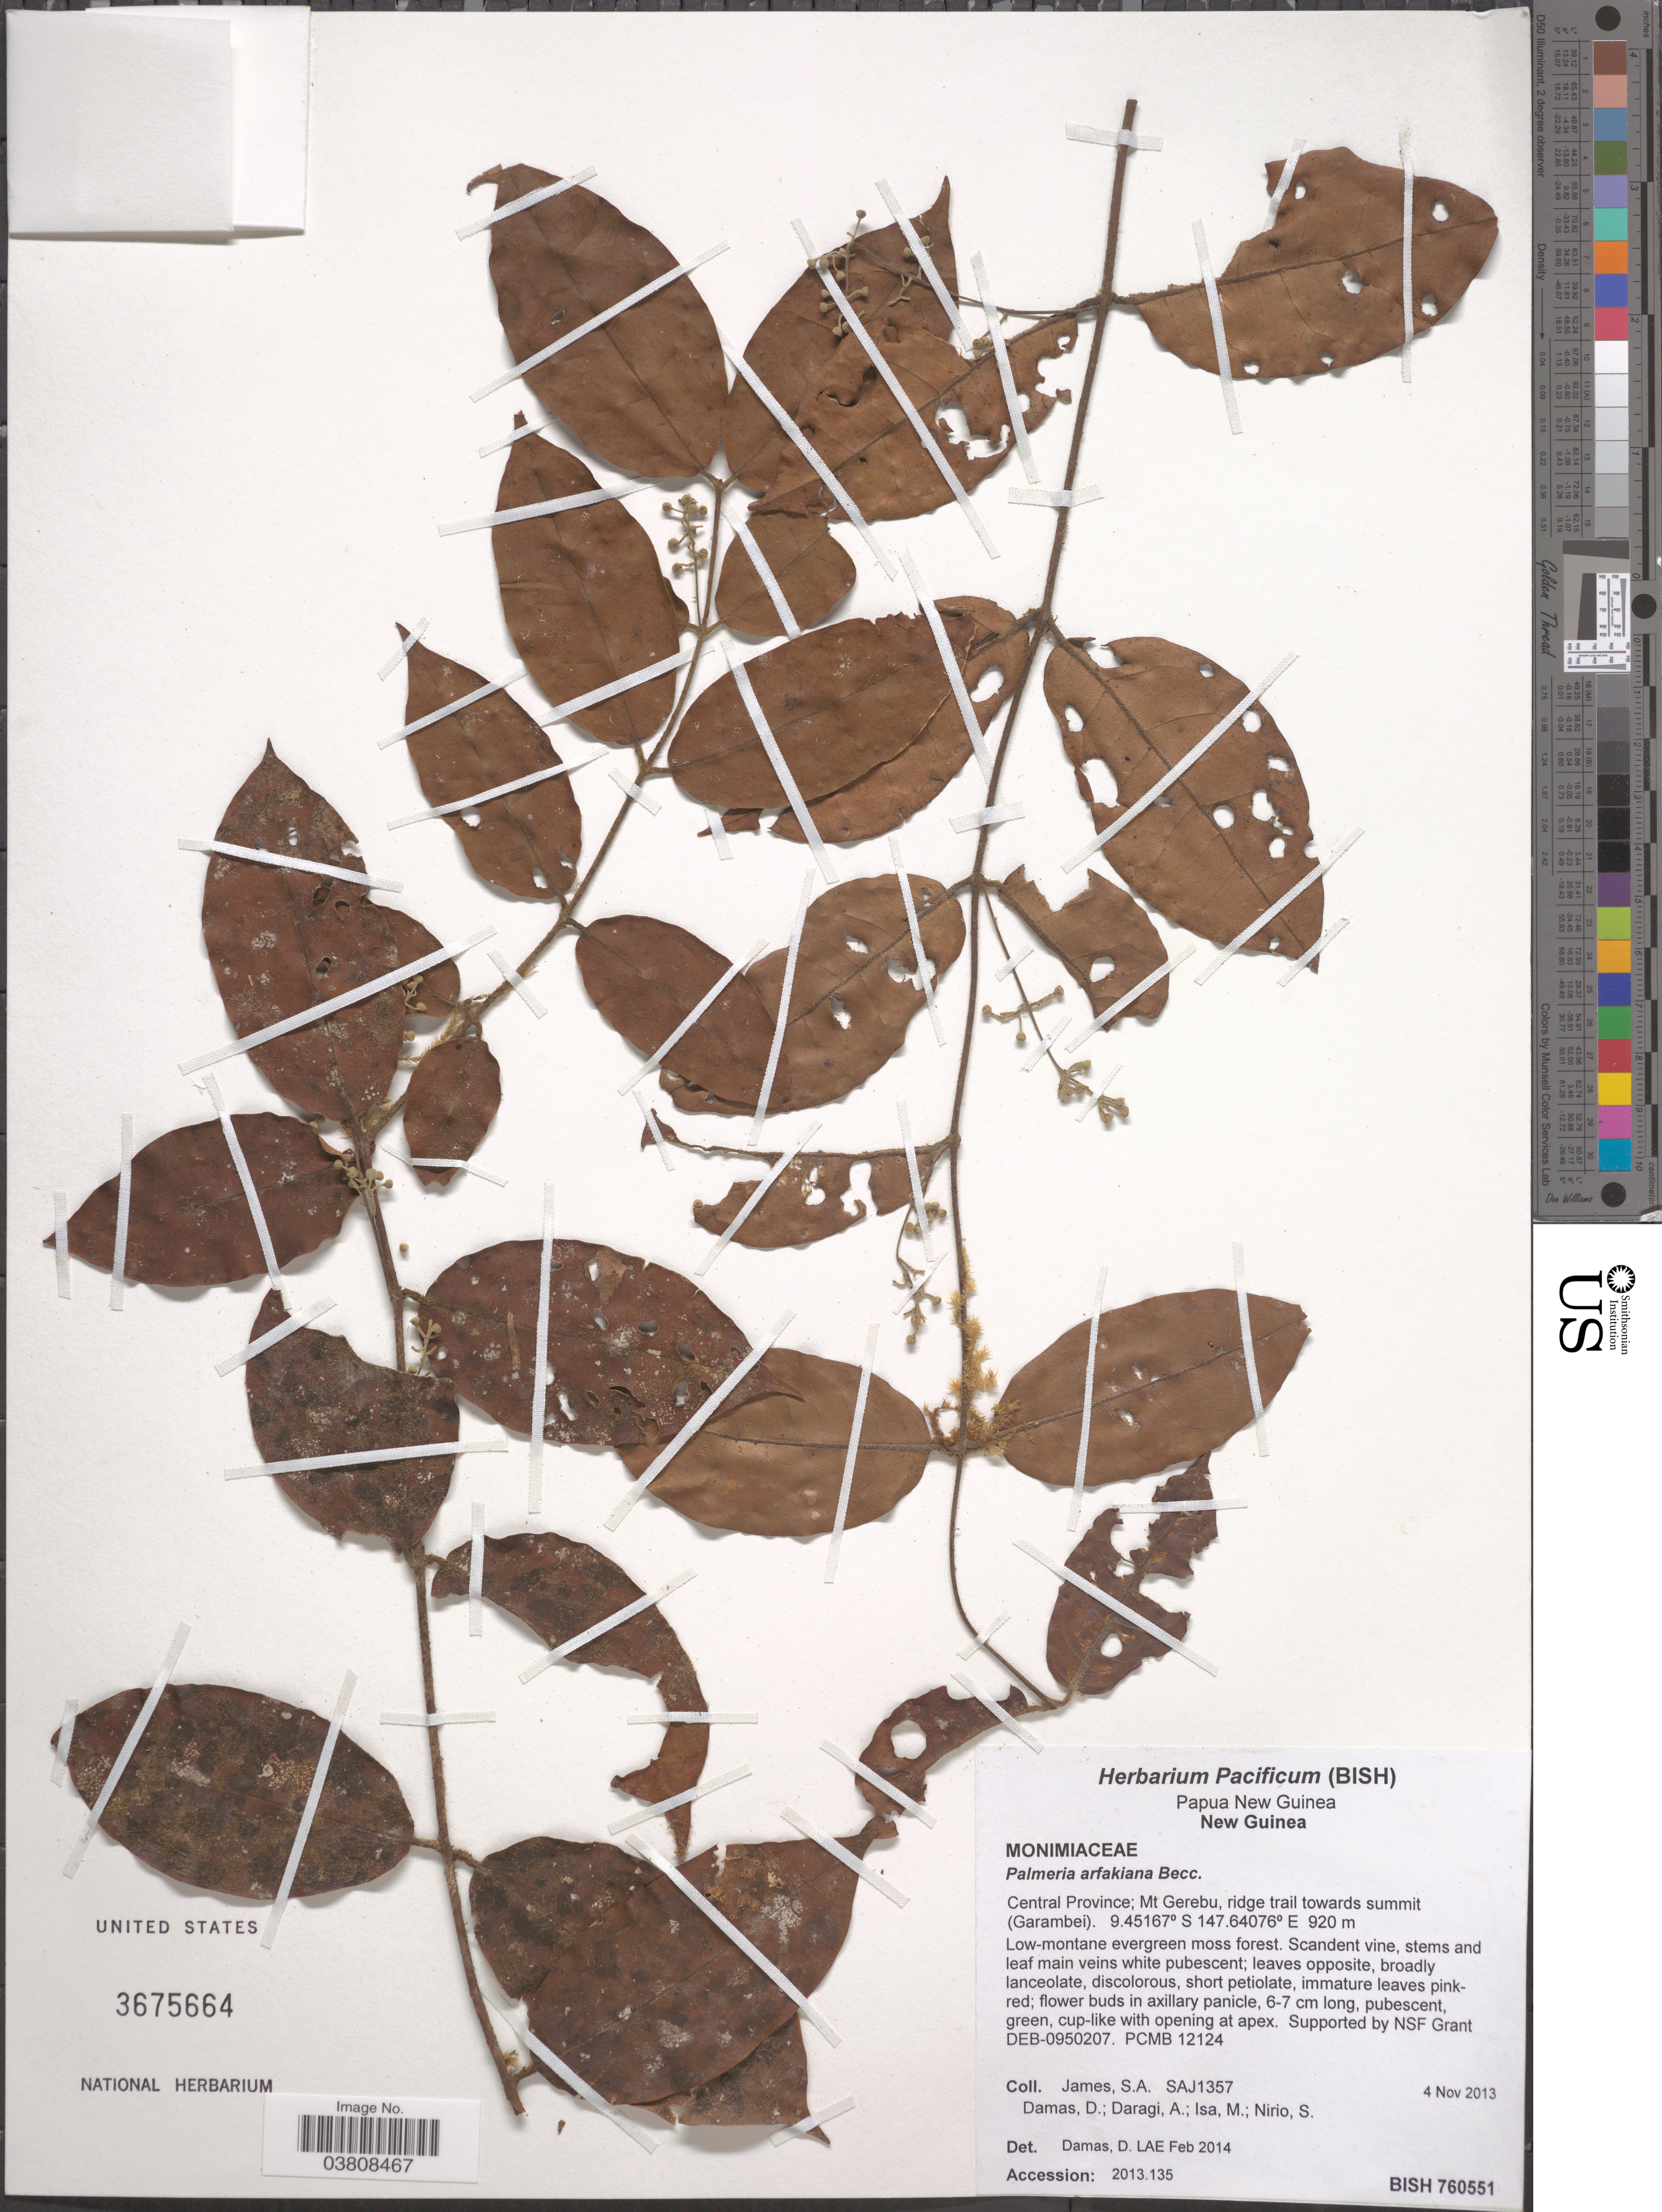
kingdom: Plantae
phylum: Tracheophyta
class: Magnoliopsida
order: Laurales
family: Monimiaceae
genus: Palmeria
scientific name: Palmeria arfakiana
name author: Becc. & A.C. Sm.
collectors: S. James, D. Damas, A. Daragi, M. Isa & S. Nirio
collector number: SAJ1357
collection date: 2013-11-04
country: Papua New Guinea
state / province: Central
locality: New Guinea. Mt Gerebu, ridge trail towards summit (Garambei).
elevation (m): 920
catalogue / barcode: US 3675664